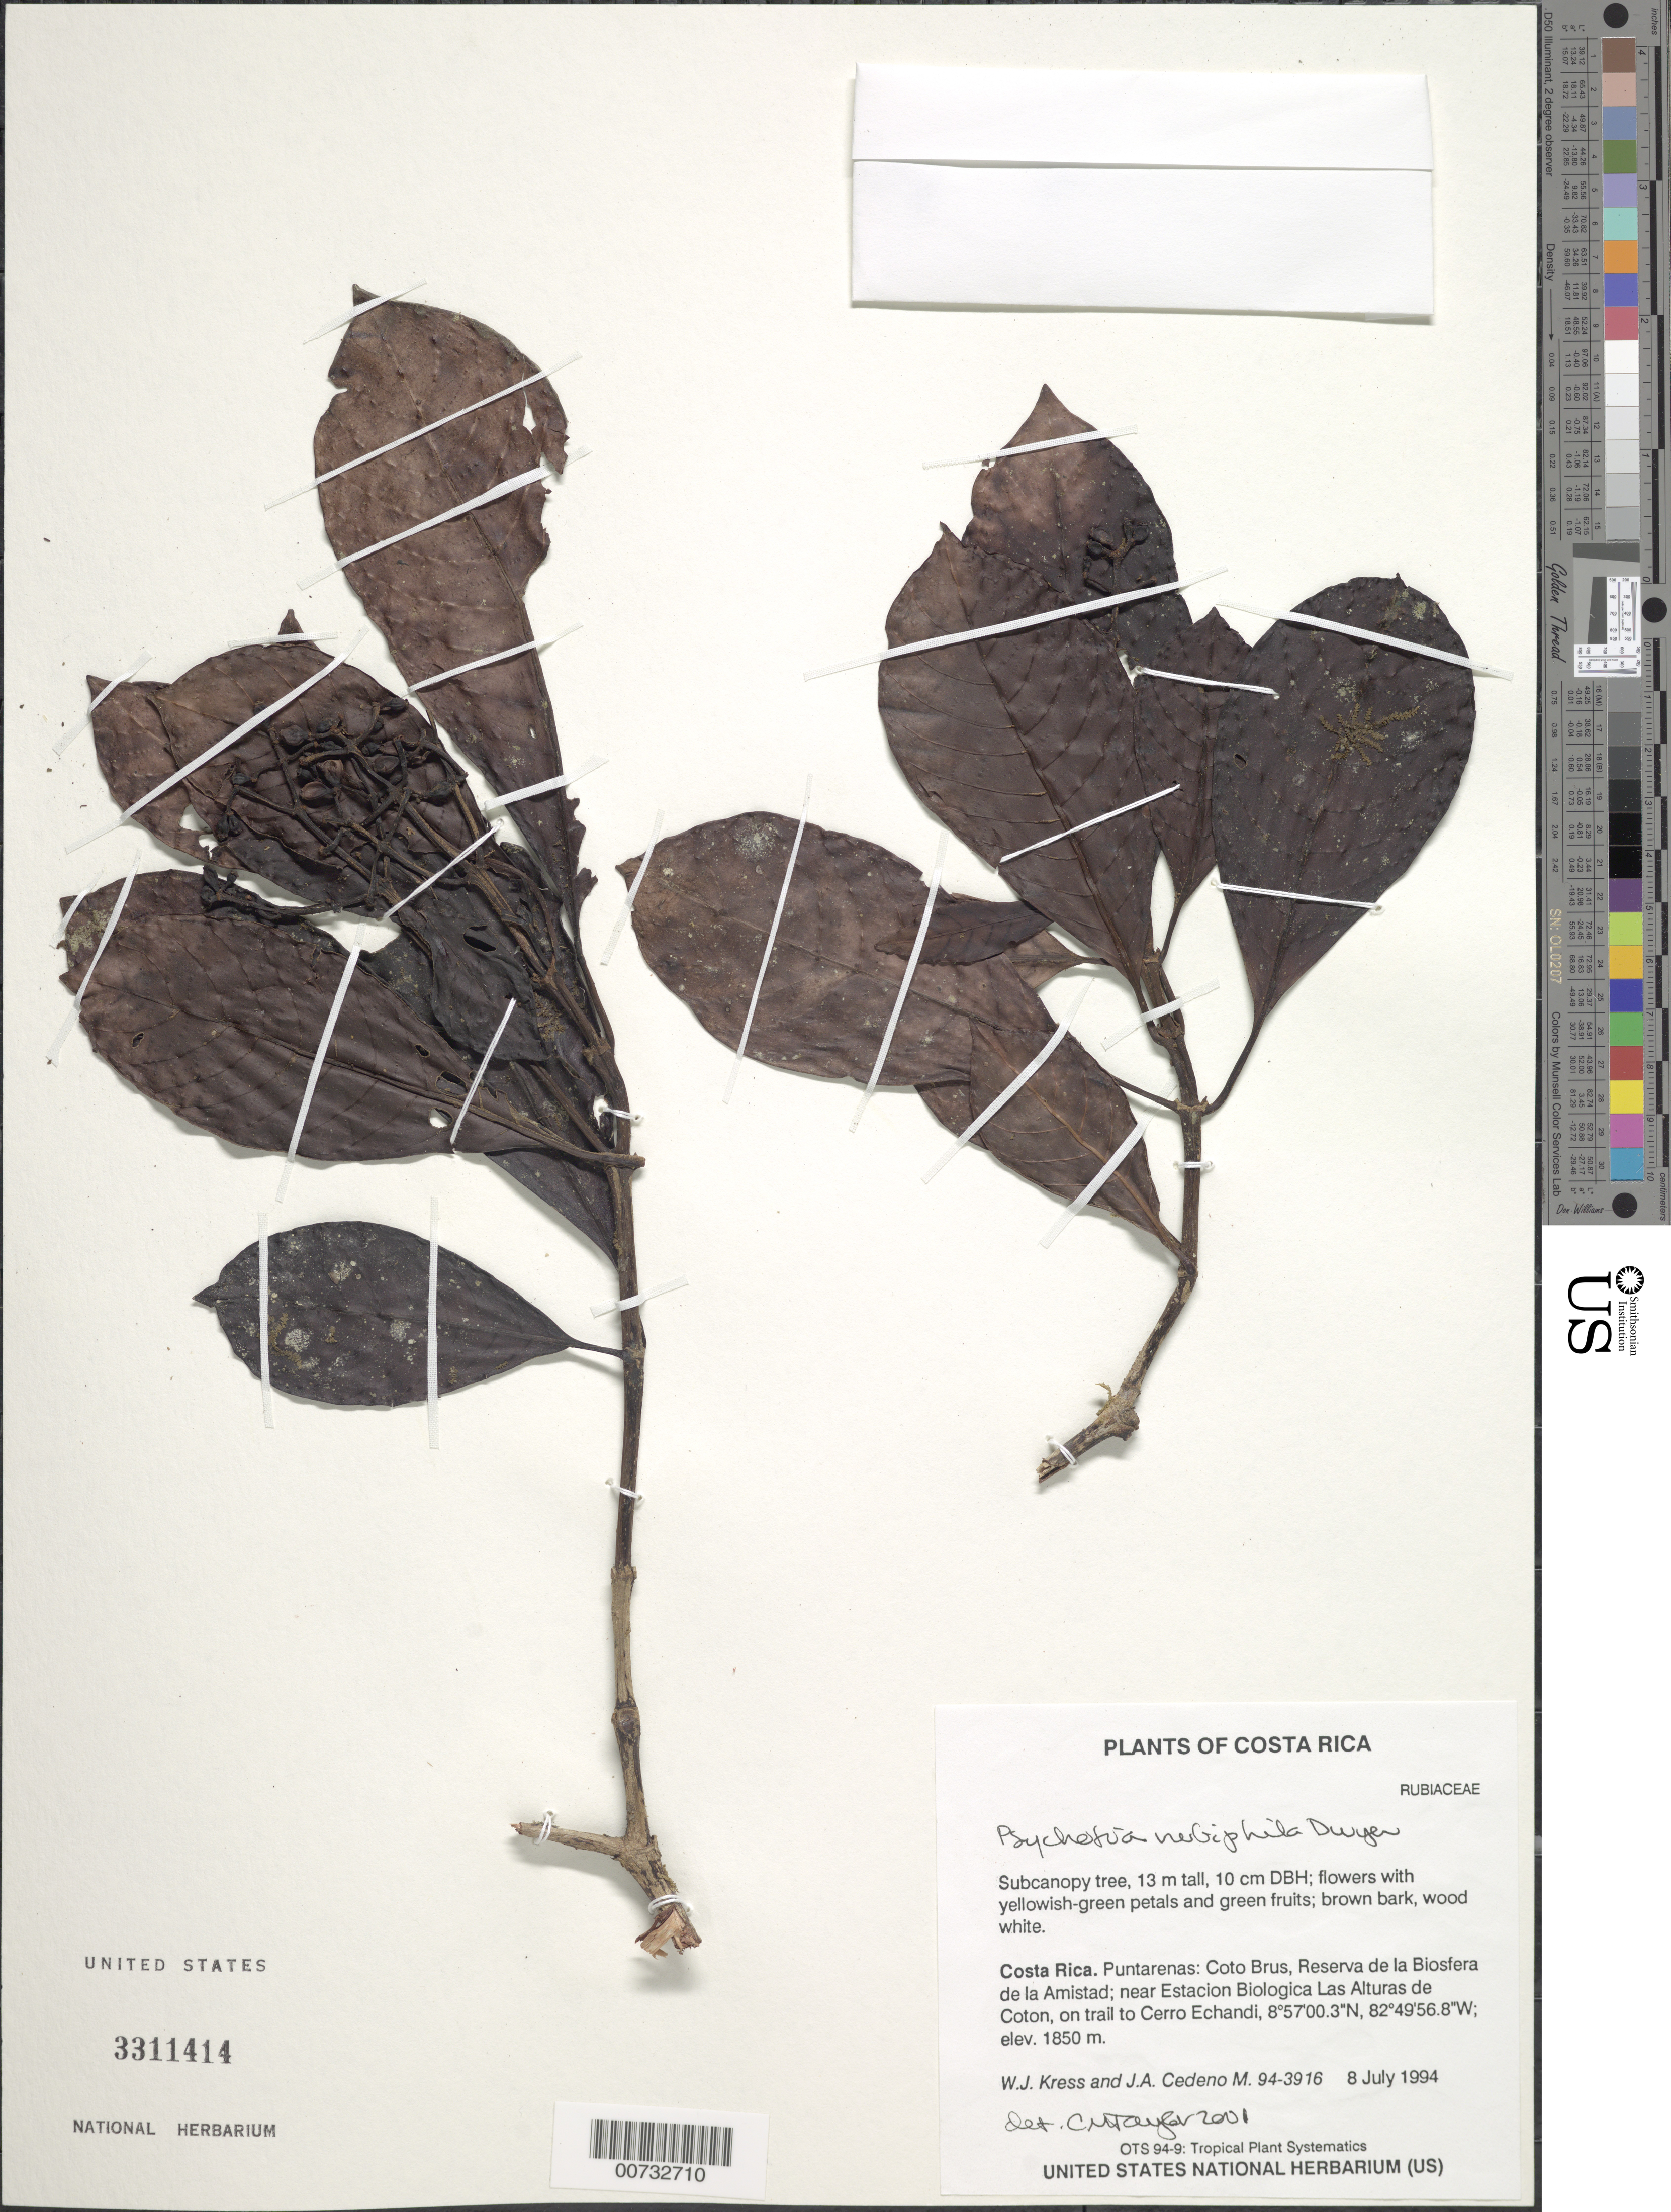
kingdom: Plantae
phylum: Tracheophyta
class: Magnoliopsida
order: Gentianales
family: Rubiaceae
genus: Psychotria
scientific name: Psychotria nubiphila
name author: Dwyer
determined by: Taylor, Charlotte M.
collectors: W. J. Kress & J. A. Cedeño M.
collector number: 94-3916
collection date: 1994-07-08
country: Costa Rica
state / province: Puntarenas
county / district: Coto Brus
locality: Reserva de la Biosfera de la Amistad; near Estacion Biologica Las Alturas de Coton, on trail to Cerro Echandi.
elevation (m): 1850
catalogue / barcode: US 3311414